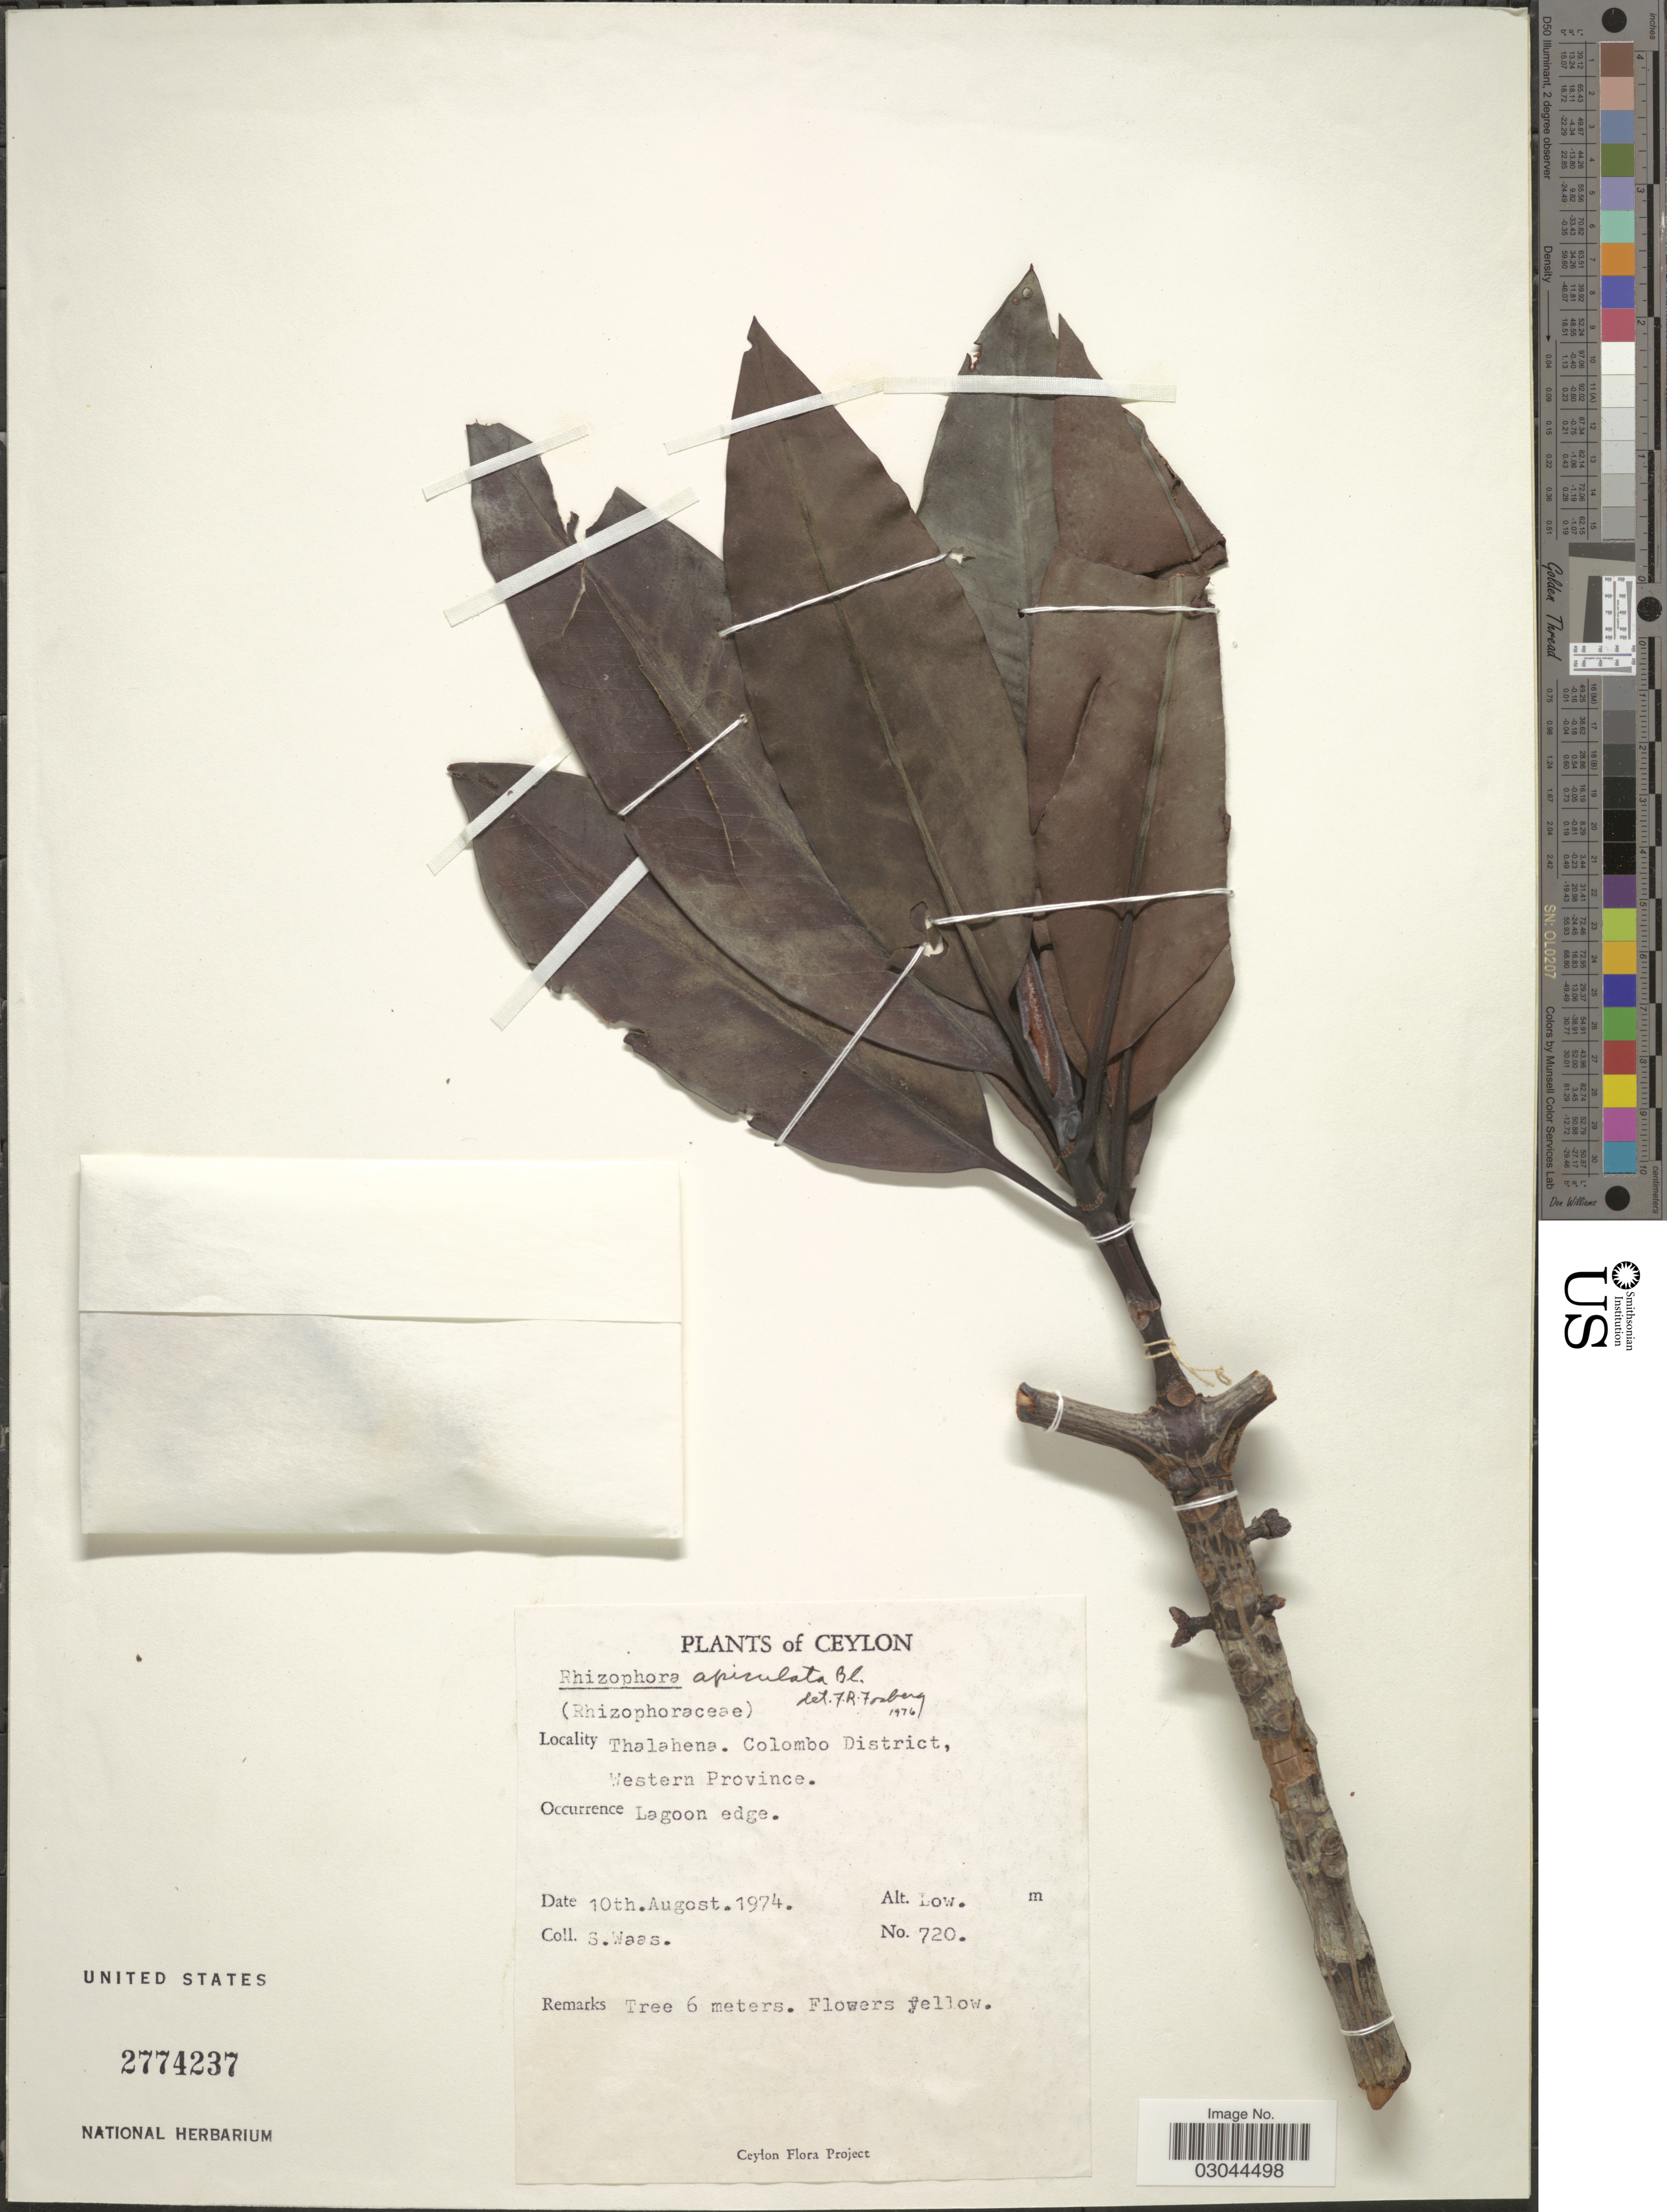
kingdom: Plantae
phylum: Tracheophyta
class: Magnoliopsida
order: Malpighiales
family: Rhizophoraceae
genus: Rhizophora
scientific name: Rhizophora apiculata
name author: Blume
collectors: S. Waas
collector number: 720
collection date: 1974-08-10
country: Sri Lanka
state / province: Western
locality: Ceylon. Thalahena. Colombo District, Western Province. Lagoon edge.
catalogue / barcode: US 2774237